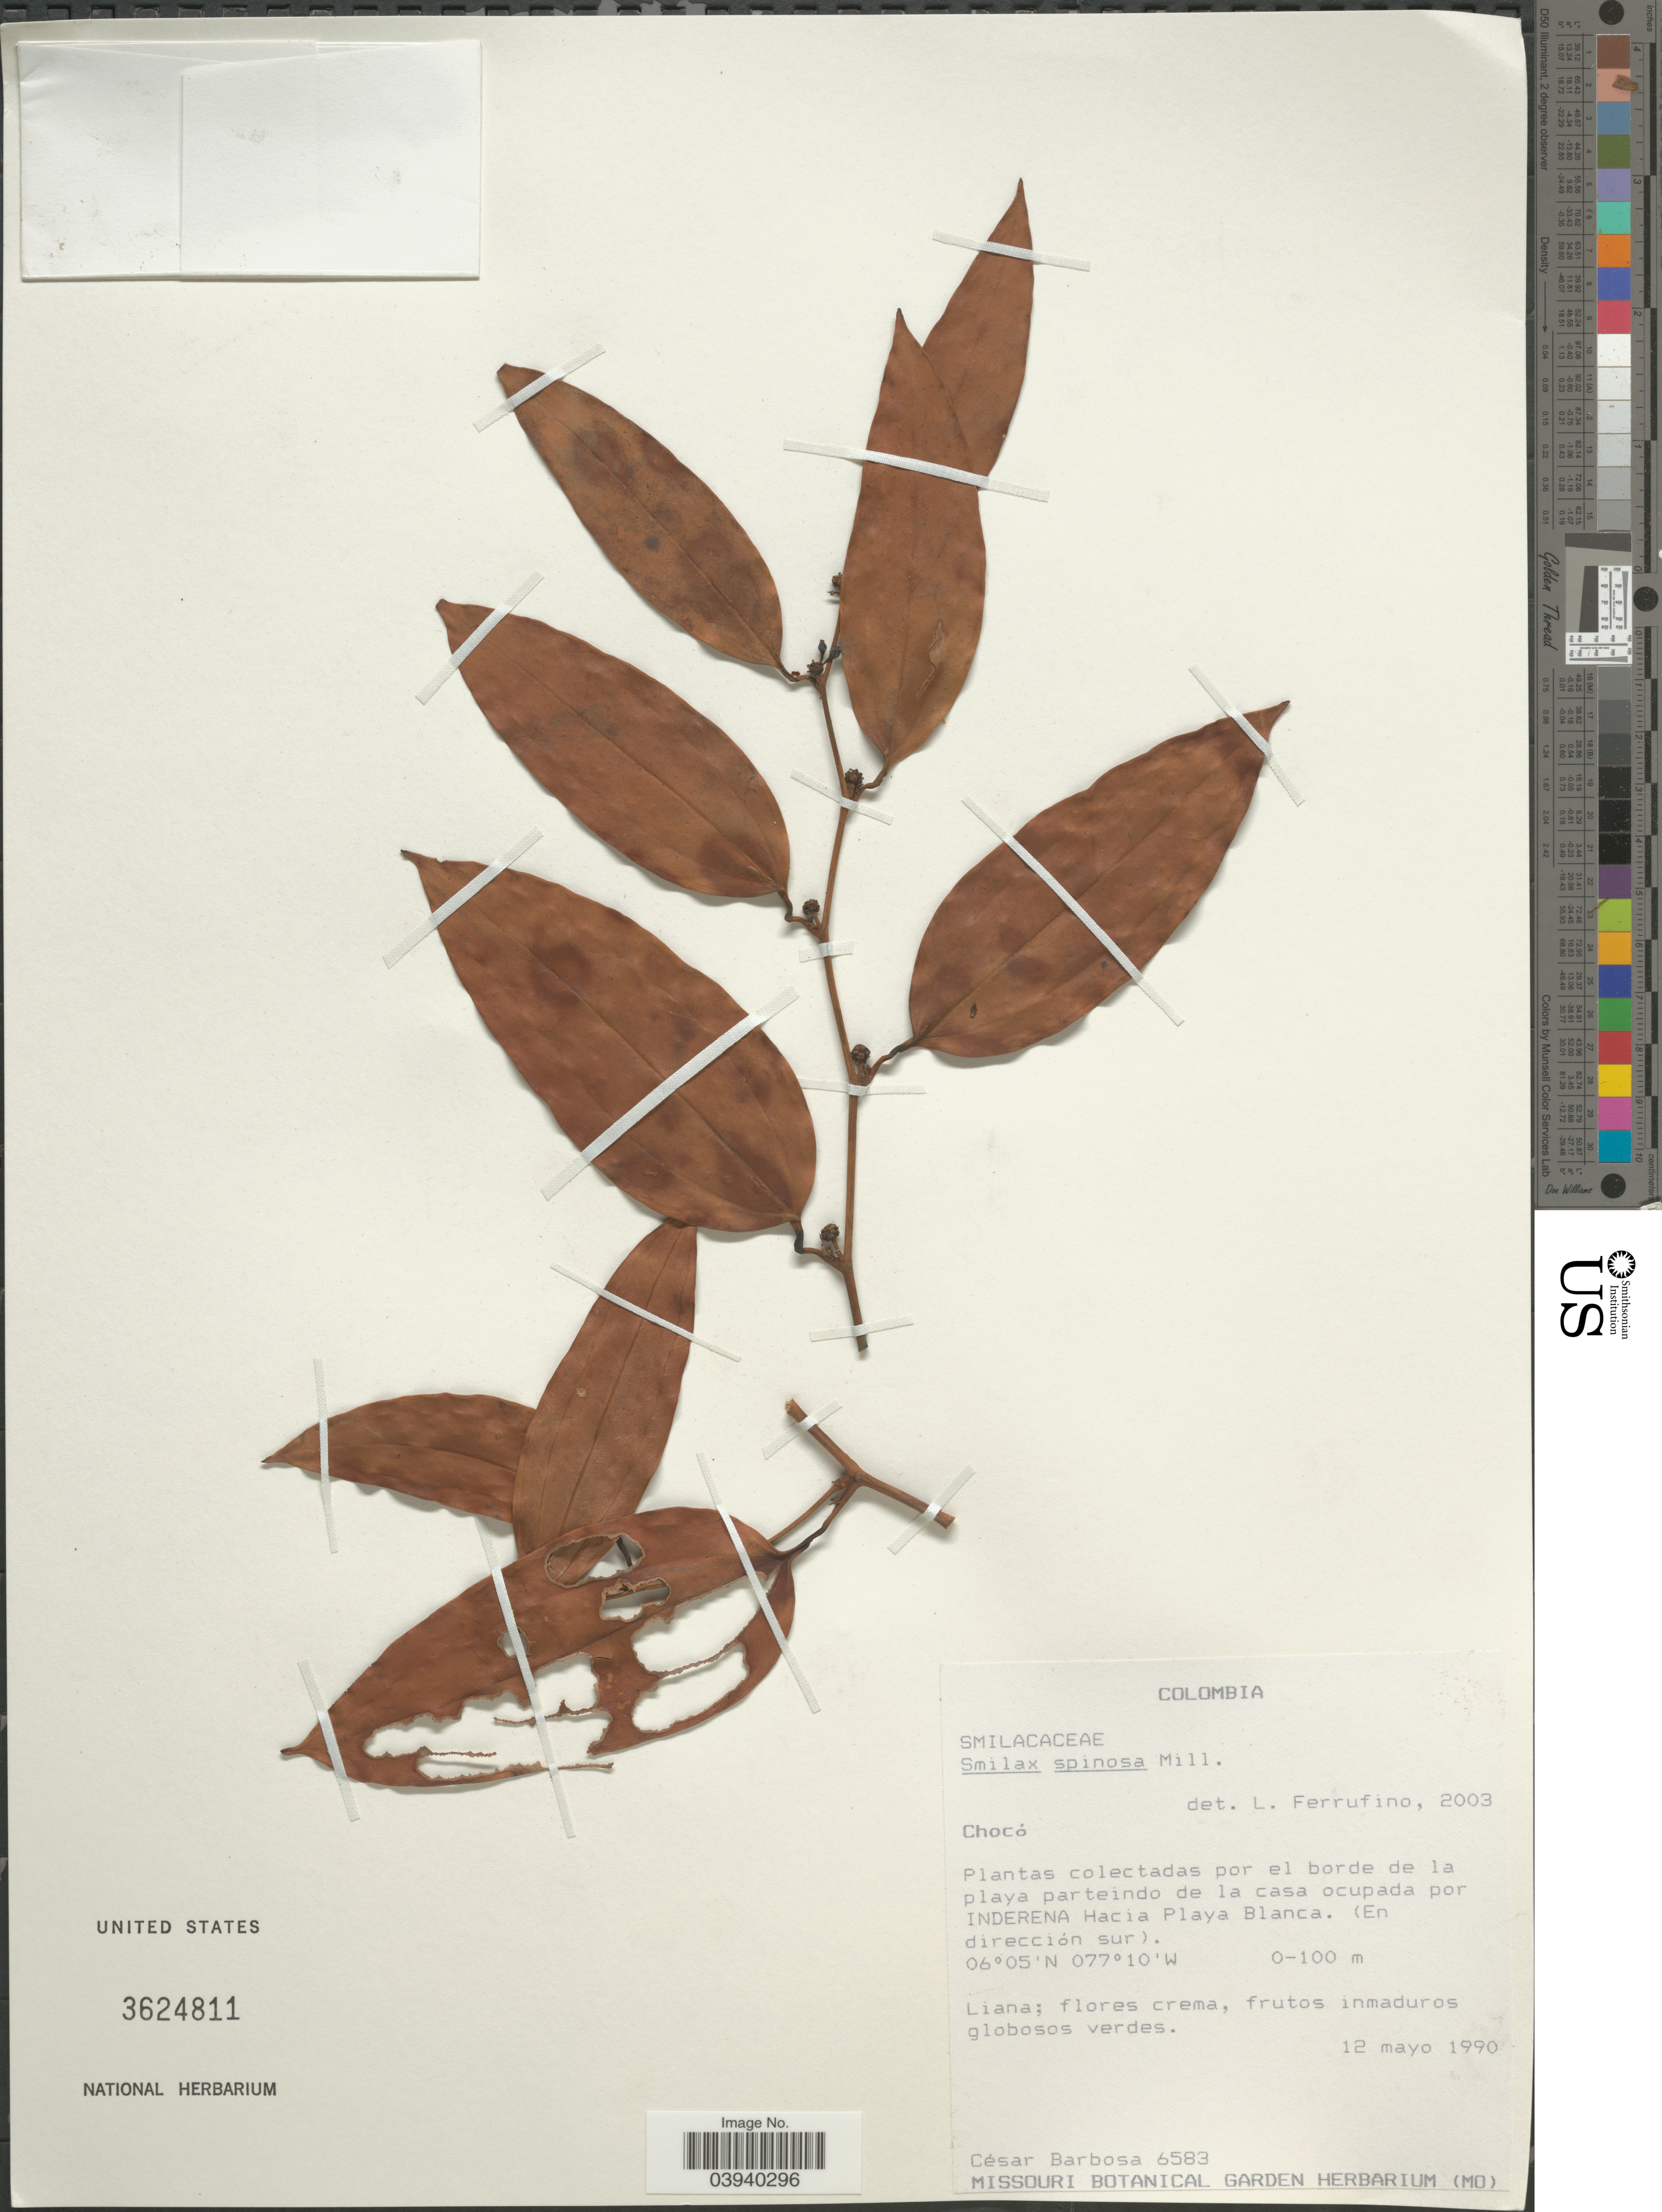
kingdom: Plantae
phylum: Tracheophyta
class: Liliopsida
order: Liliales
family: Smilacaceae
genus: Smilax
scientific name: Smilax spinosa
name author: Mill.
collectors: C. E. Barbosa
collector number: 6583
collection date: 1990-05-12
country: Colombia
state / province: Chocó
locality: Plantas colectadas por el borde de la playa parteindo de la casa ocupada por INDERENA Hacia Playa Blanca. (En dirección sur).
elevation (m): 0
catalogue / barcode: US 3624811